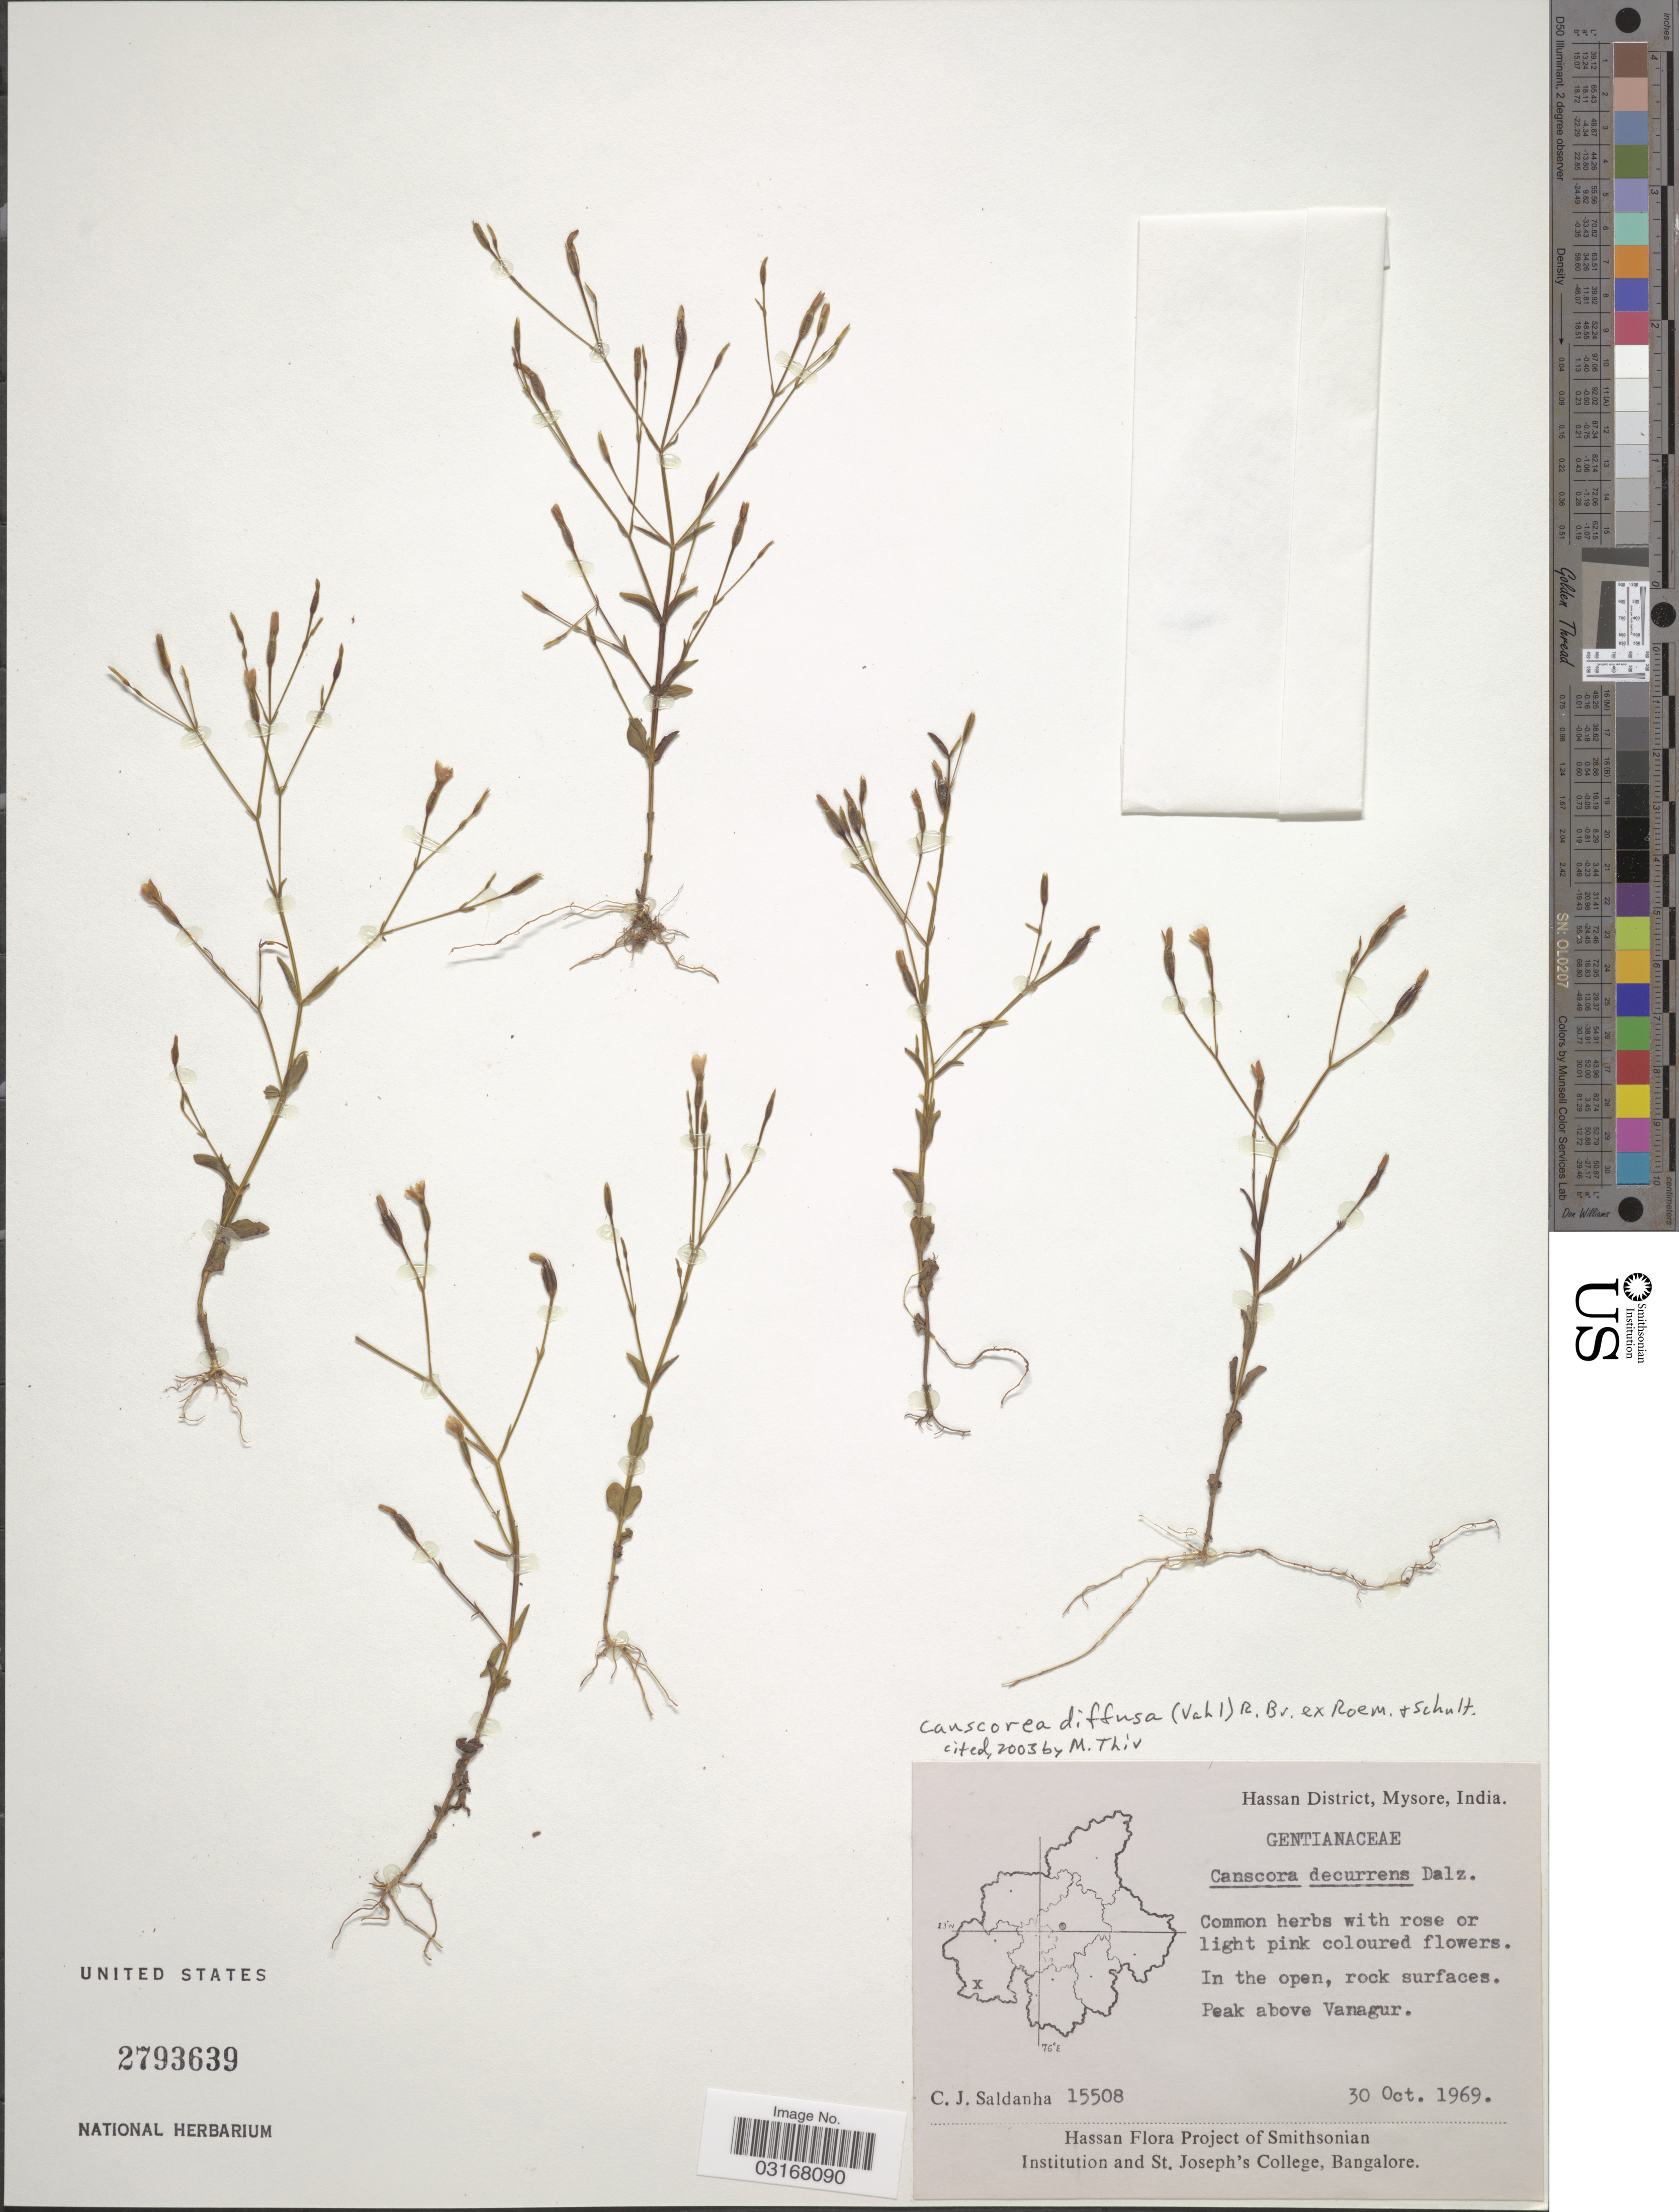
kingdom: Plantae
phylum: Tracheophyta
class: Magnoliopsida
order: Gentianales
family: Gentianaceae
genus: Canscora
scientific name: Canscora diffusa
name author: (Vahl) R. Br. ex Roem. & Schult.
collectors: C. J. Saldanha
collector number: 15508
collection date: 1969-10-30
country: India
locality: Hassan District, Mysore. Peak above Vanagur.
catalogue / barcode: US 2793639